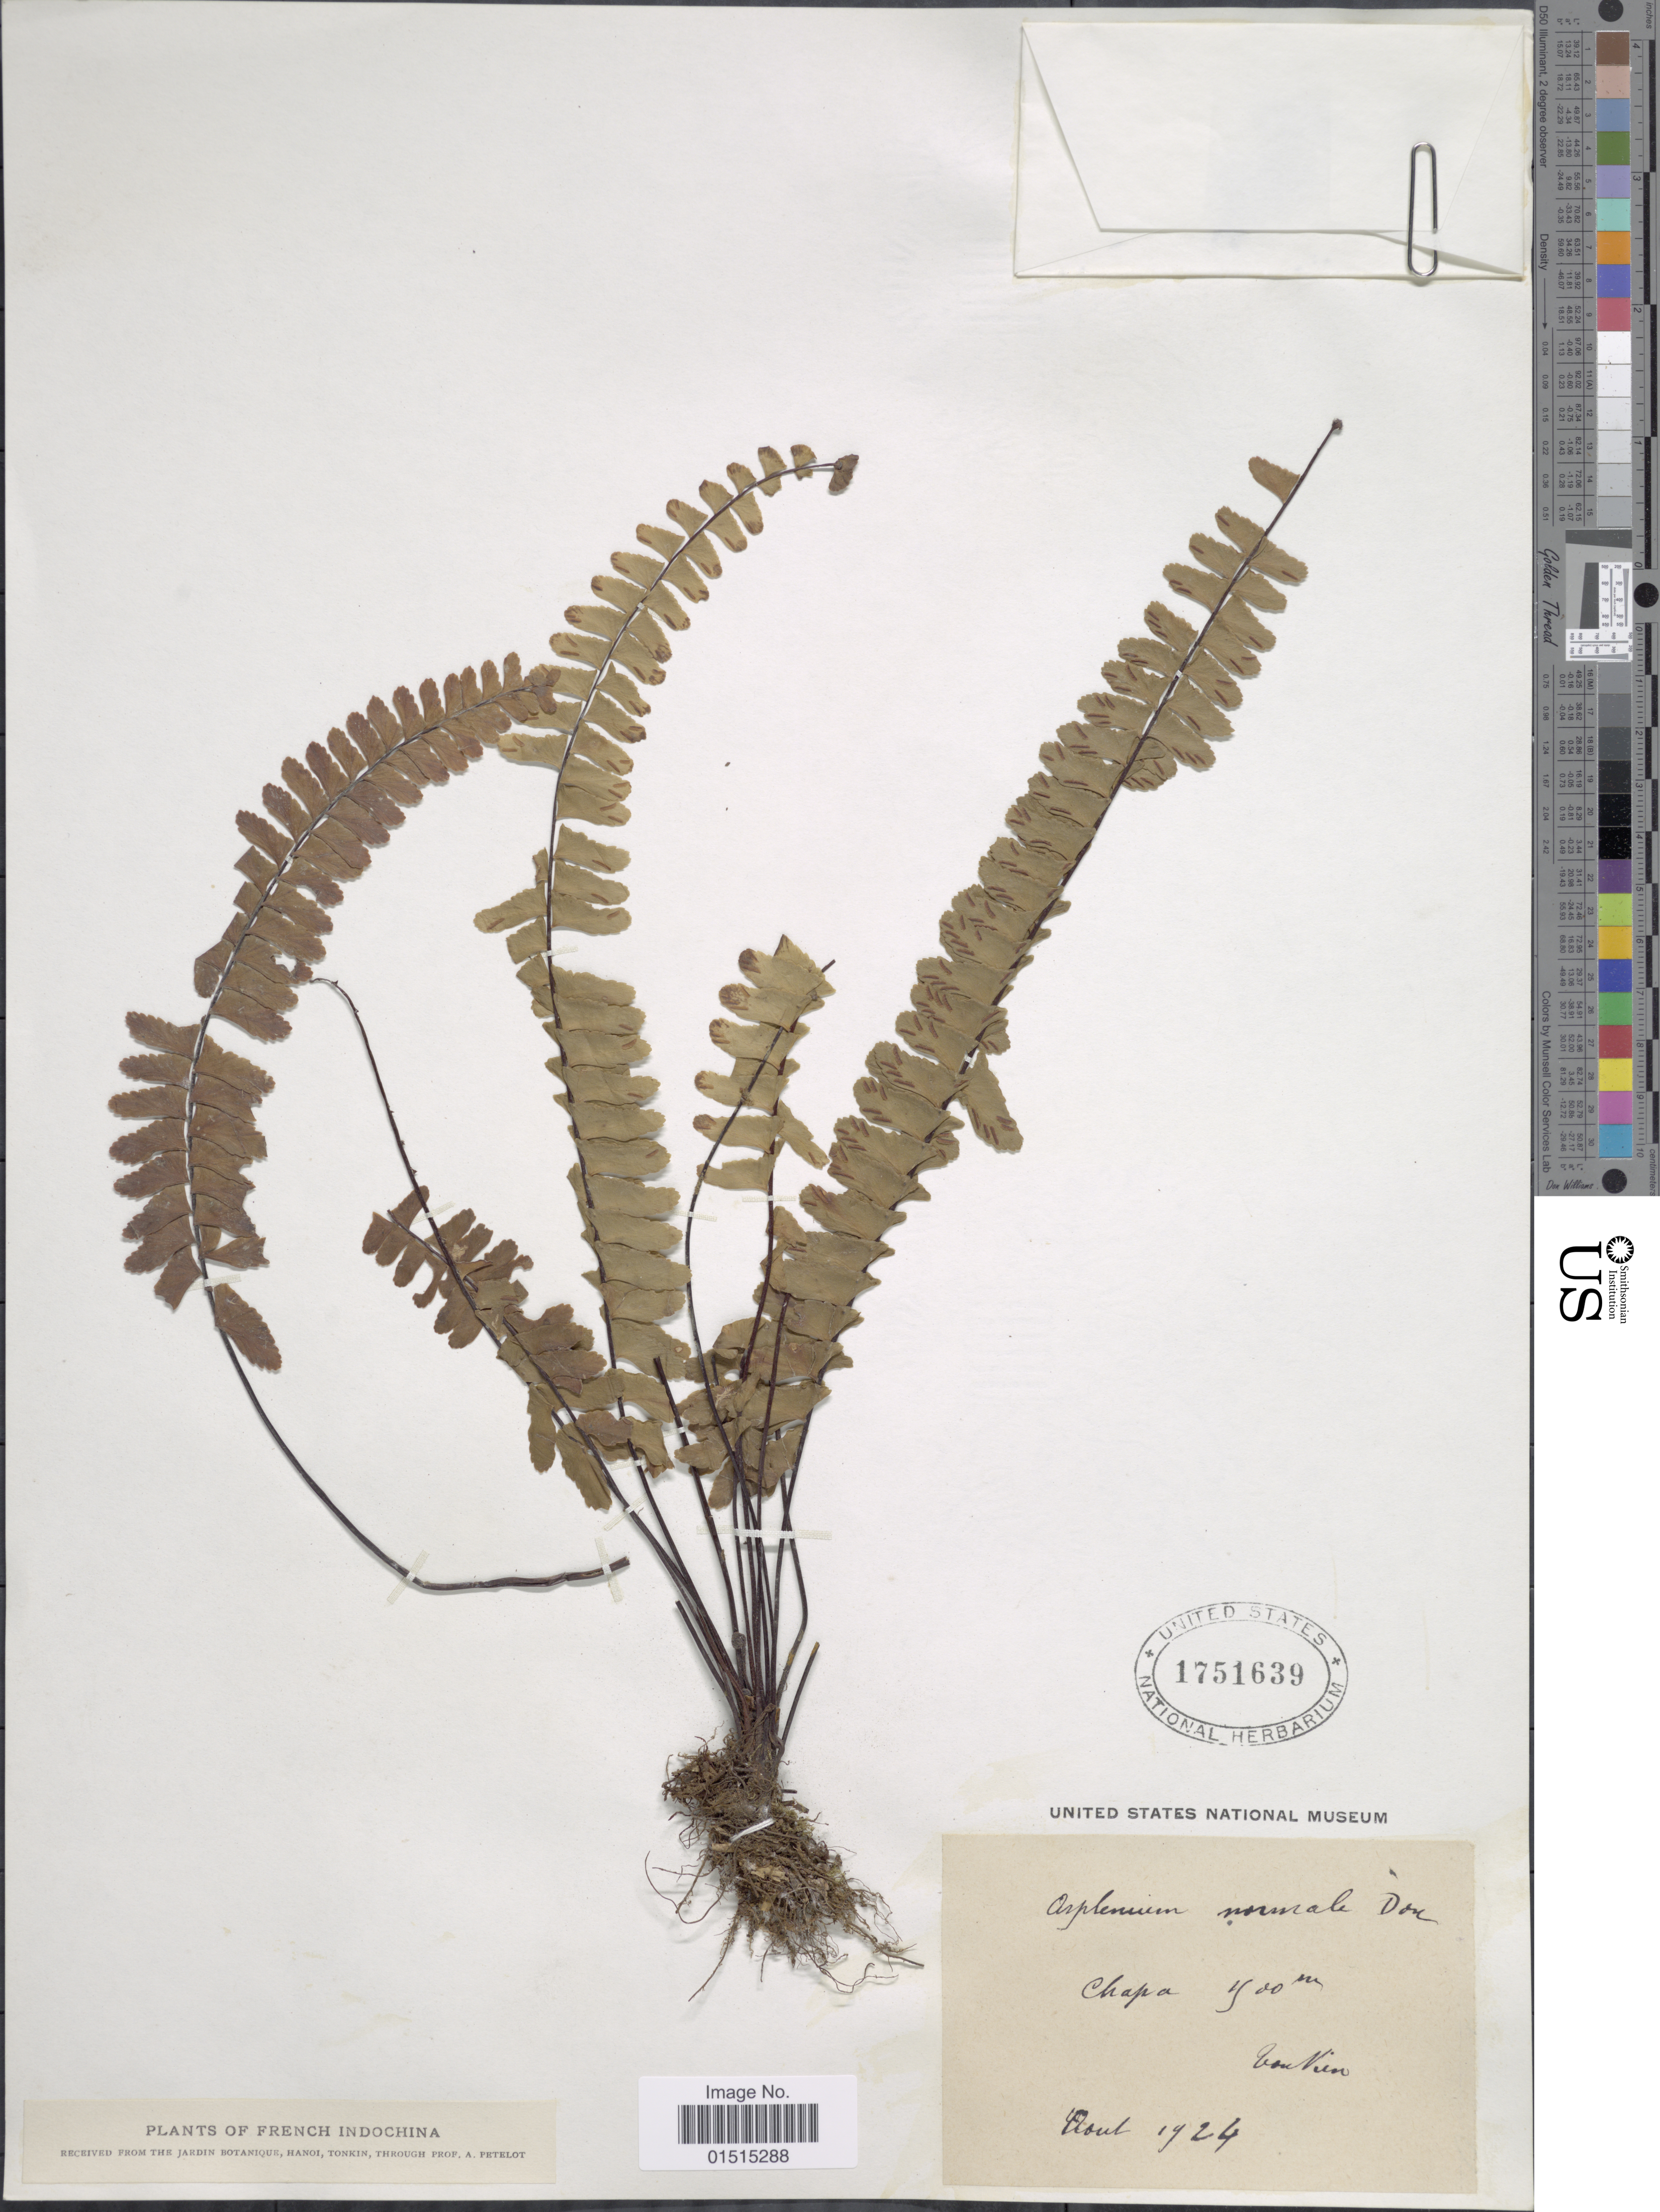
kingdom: Plantae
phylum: Tracheophyta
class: Polypodiopsida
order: Polypodiales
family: Aspleniaceae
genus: Asplenium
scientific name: Asplenium normale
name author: D. Don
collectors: A. Petelot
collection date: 1924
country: Vietnam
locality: French Indochina, Chapa, Tonkin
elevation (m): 1900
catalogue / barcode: US 1751639